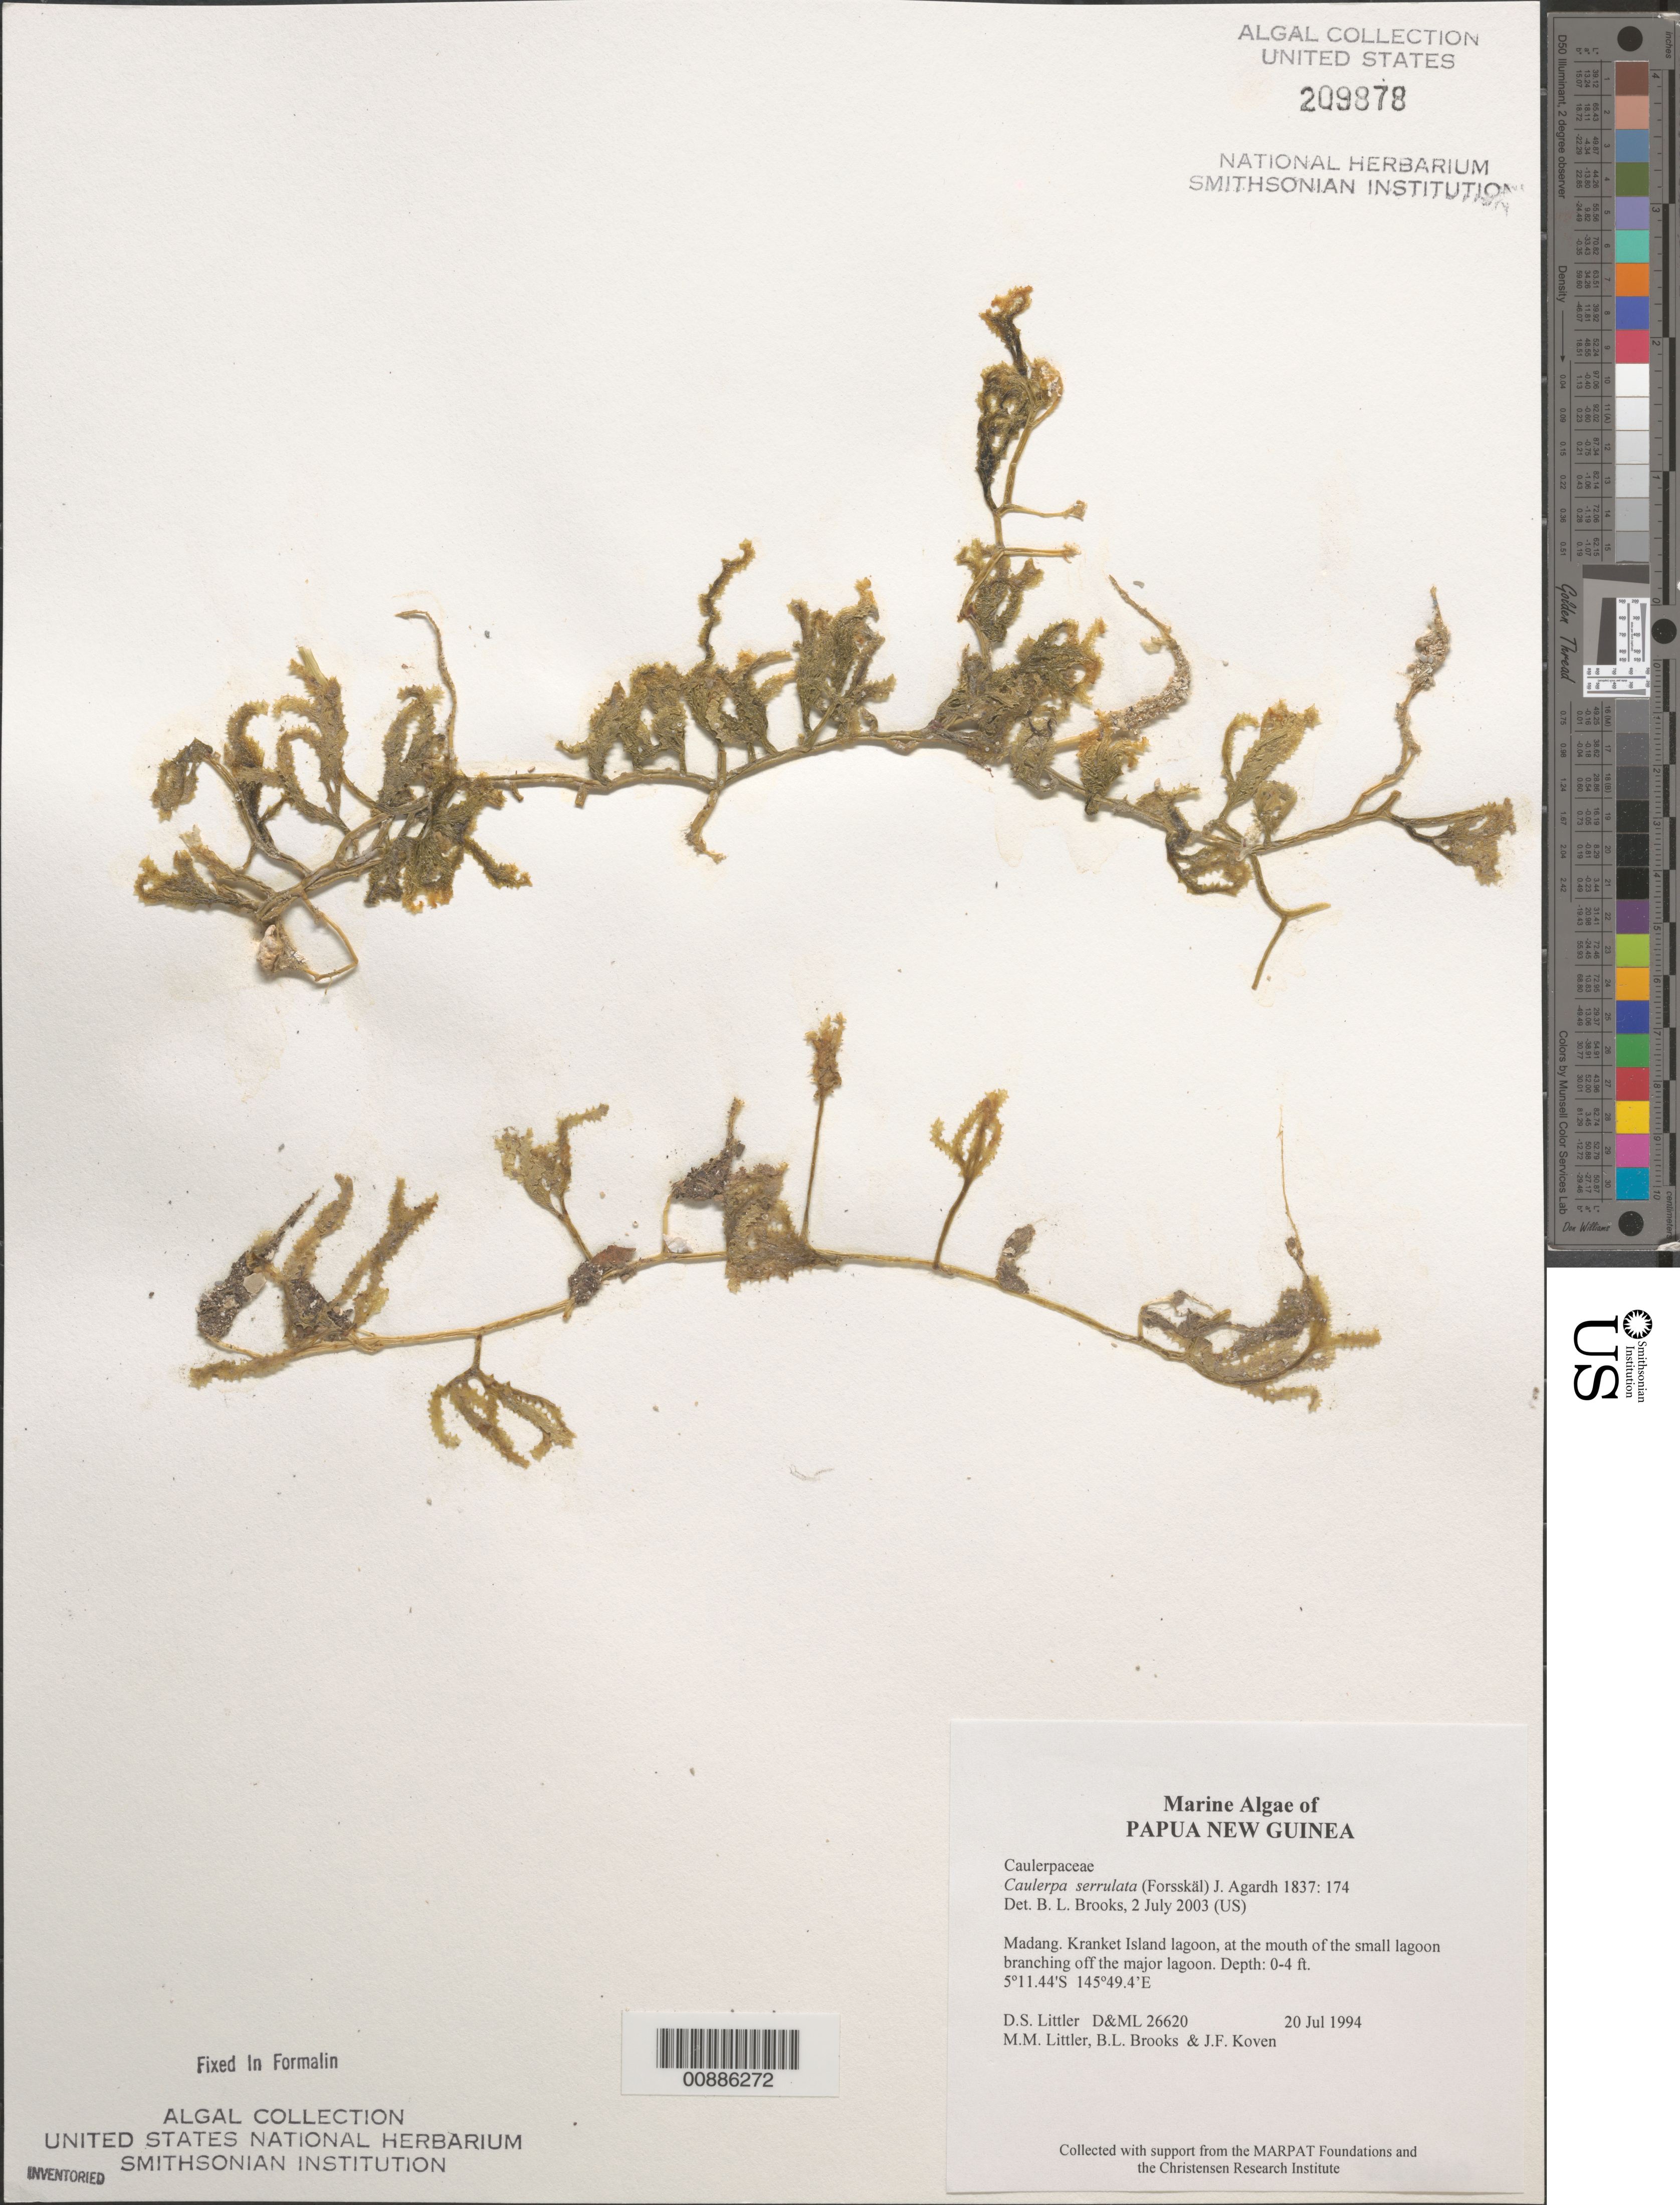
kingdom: Plantae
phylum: Chlorophyta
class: Ulvophyceae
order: Bryopsidales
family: Caulerpaceae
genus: Caulerpa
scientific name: Caulerpa serrulata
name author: (Forssk.) J. Agardh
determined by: Brooks, B. L., (BOT), Smithsonian Institution - National Museum of Natural History (UNITED STATES)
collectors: D. S. Littler, M. M. Littler, B. Brooks & J. Koven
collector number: D&ML 26620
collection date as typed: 20 Jul 1994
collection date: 1994-07-20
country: Papua New Guinea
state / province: Madang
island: Kranket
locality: Kranket Island lagoon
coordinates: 5 11.44'S, 145 49.4'E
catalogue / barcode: US 209878